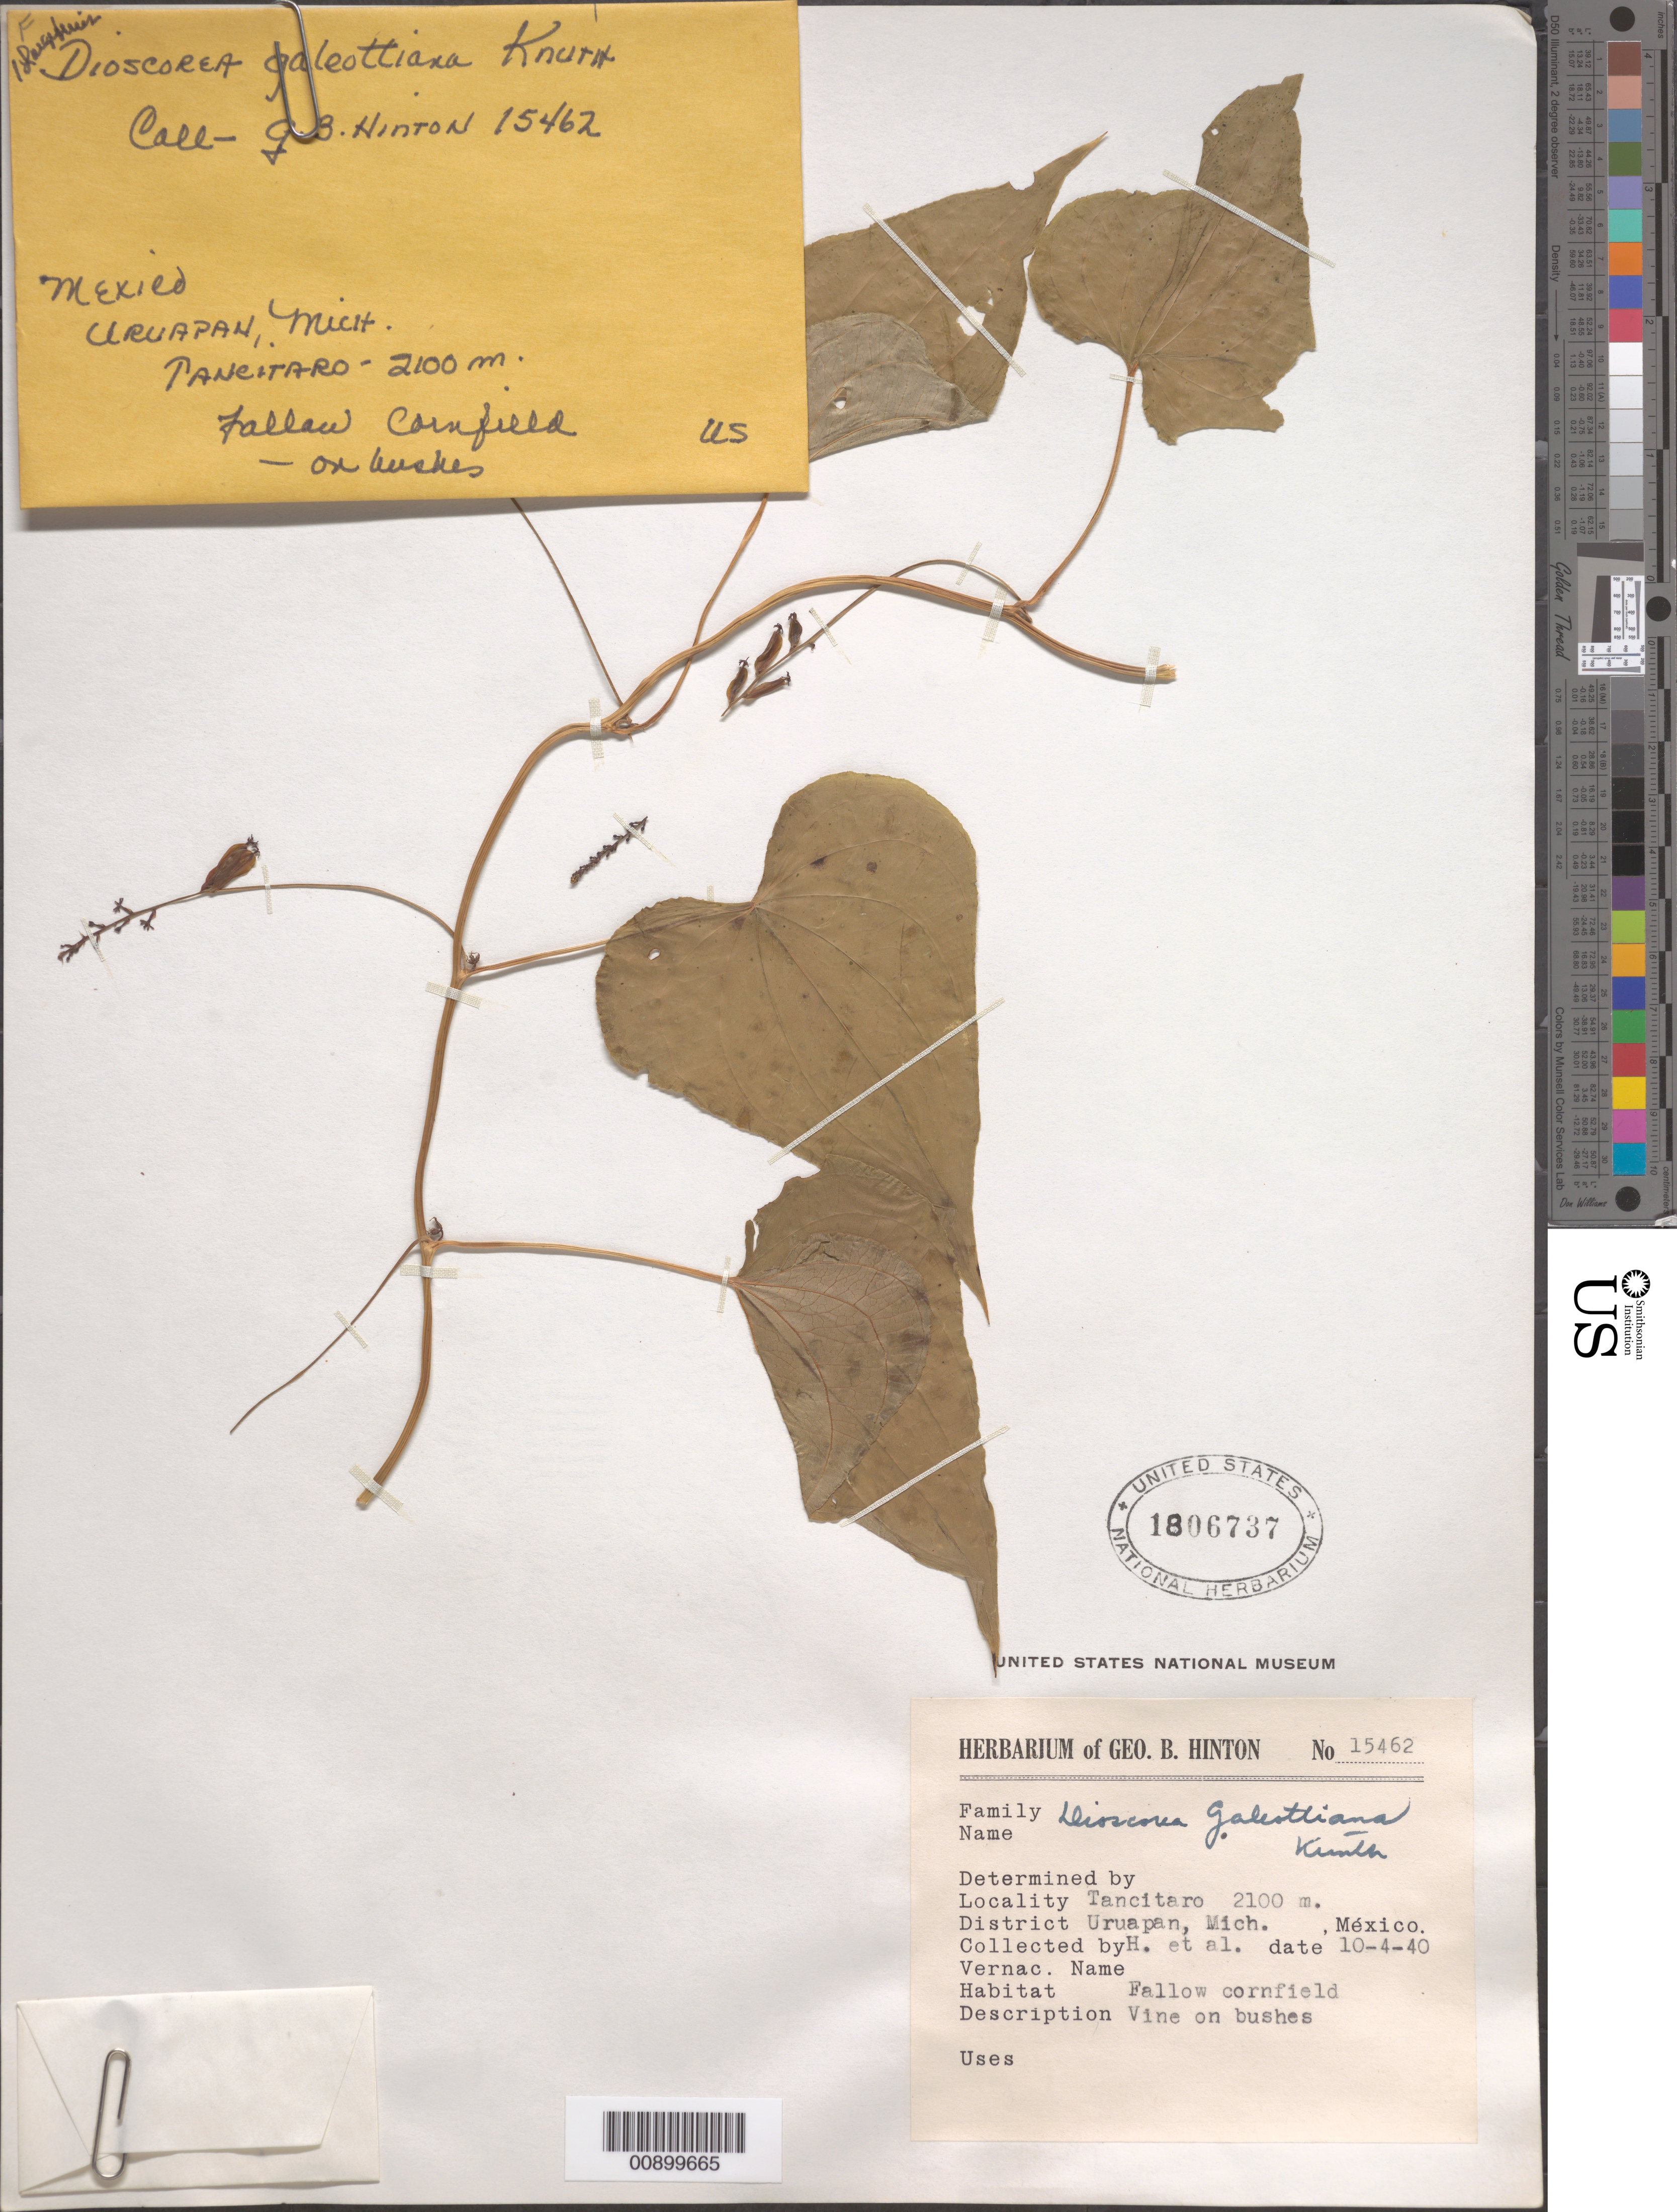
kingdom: Plantae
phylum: Tracheophyta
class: Liliopsida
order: Dioscoreales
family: Dioscoreaceae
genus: Dioscorea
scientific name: Dioscorea galeottiana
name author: Kunth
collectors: G. B. Hinton & et al.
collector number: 15462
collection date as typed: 04 Oct 1940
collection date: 1940-10-04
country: Mexico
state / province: Michoacán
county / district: Uruapan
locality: Tancitaro, District of Uruapan, State of Michoacán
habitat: Fallow cornfield. Vine on bushes.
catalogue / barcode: US 1806737